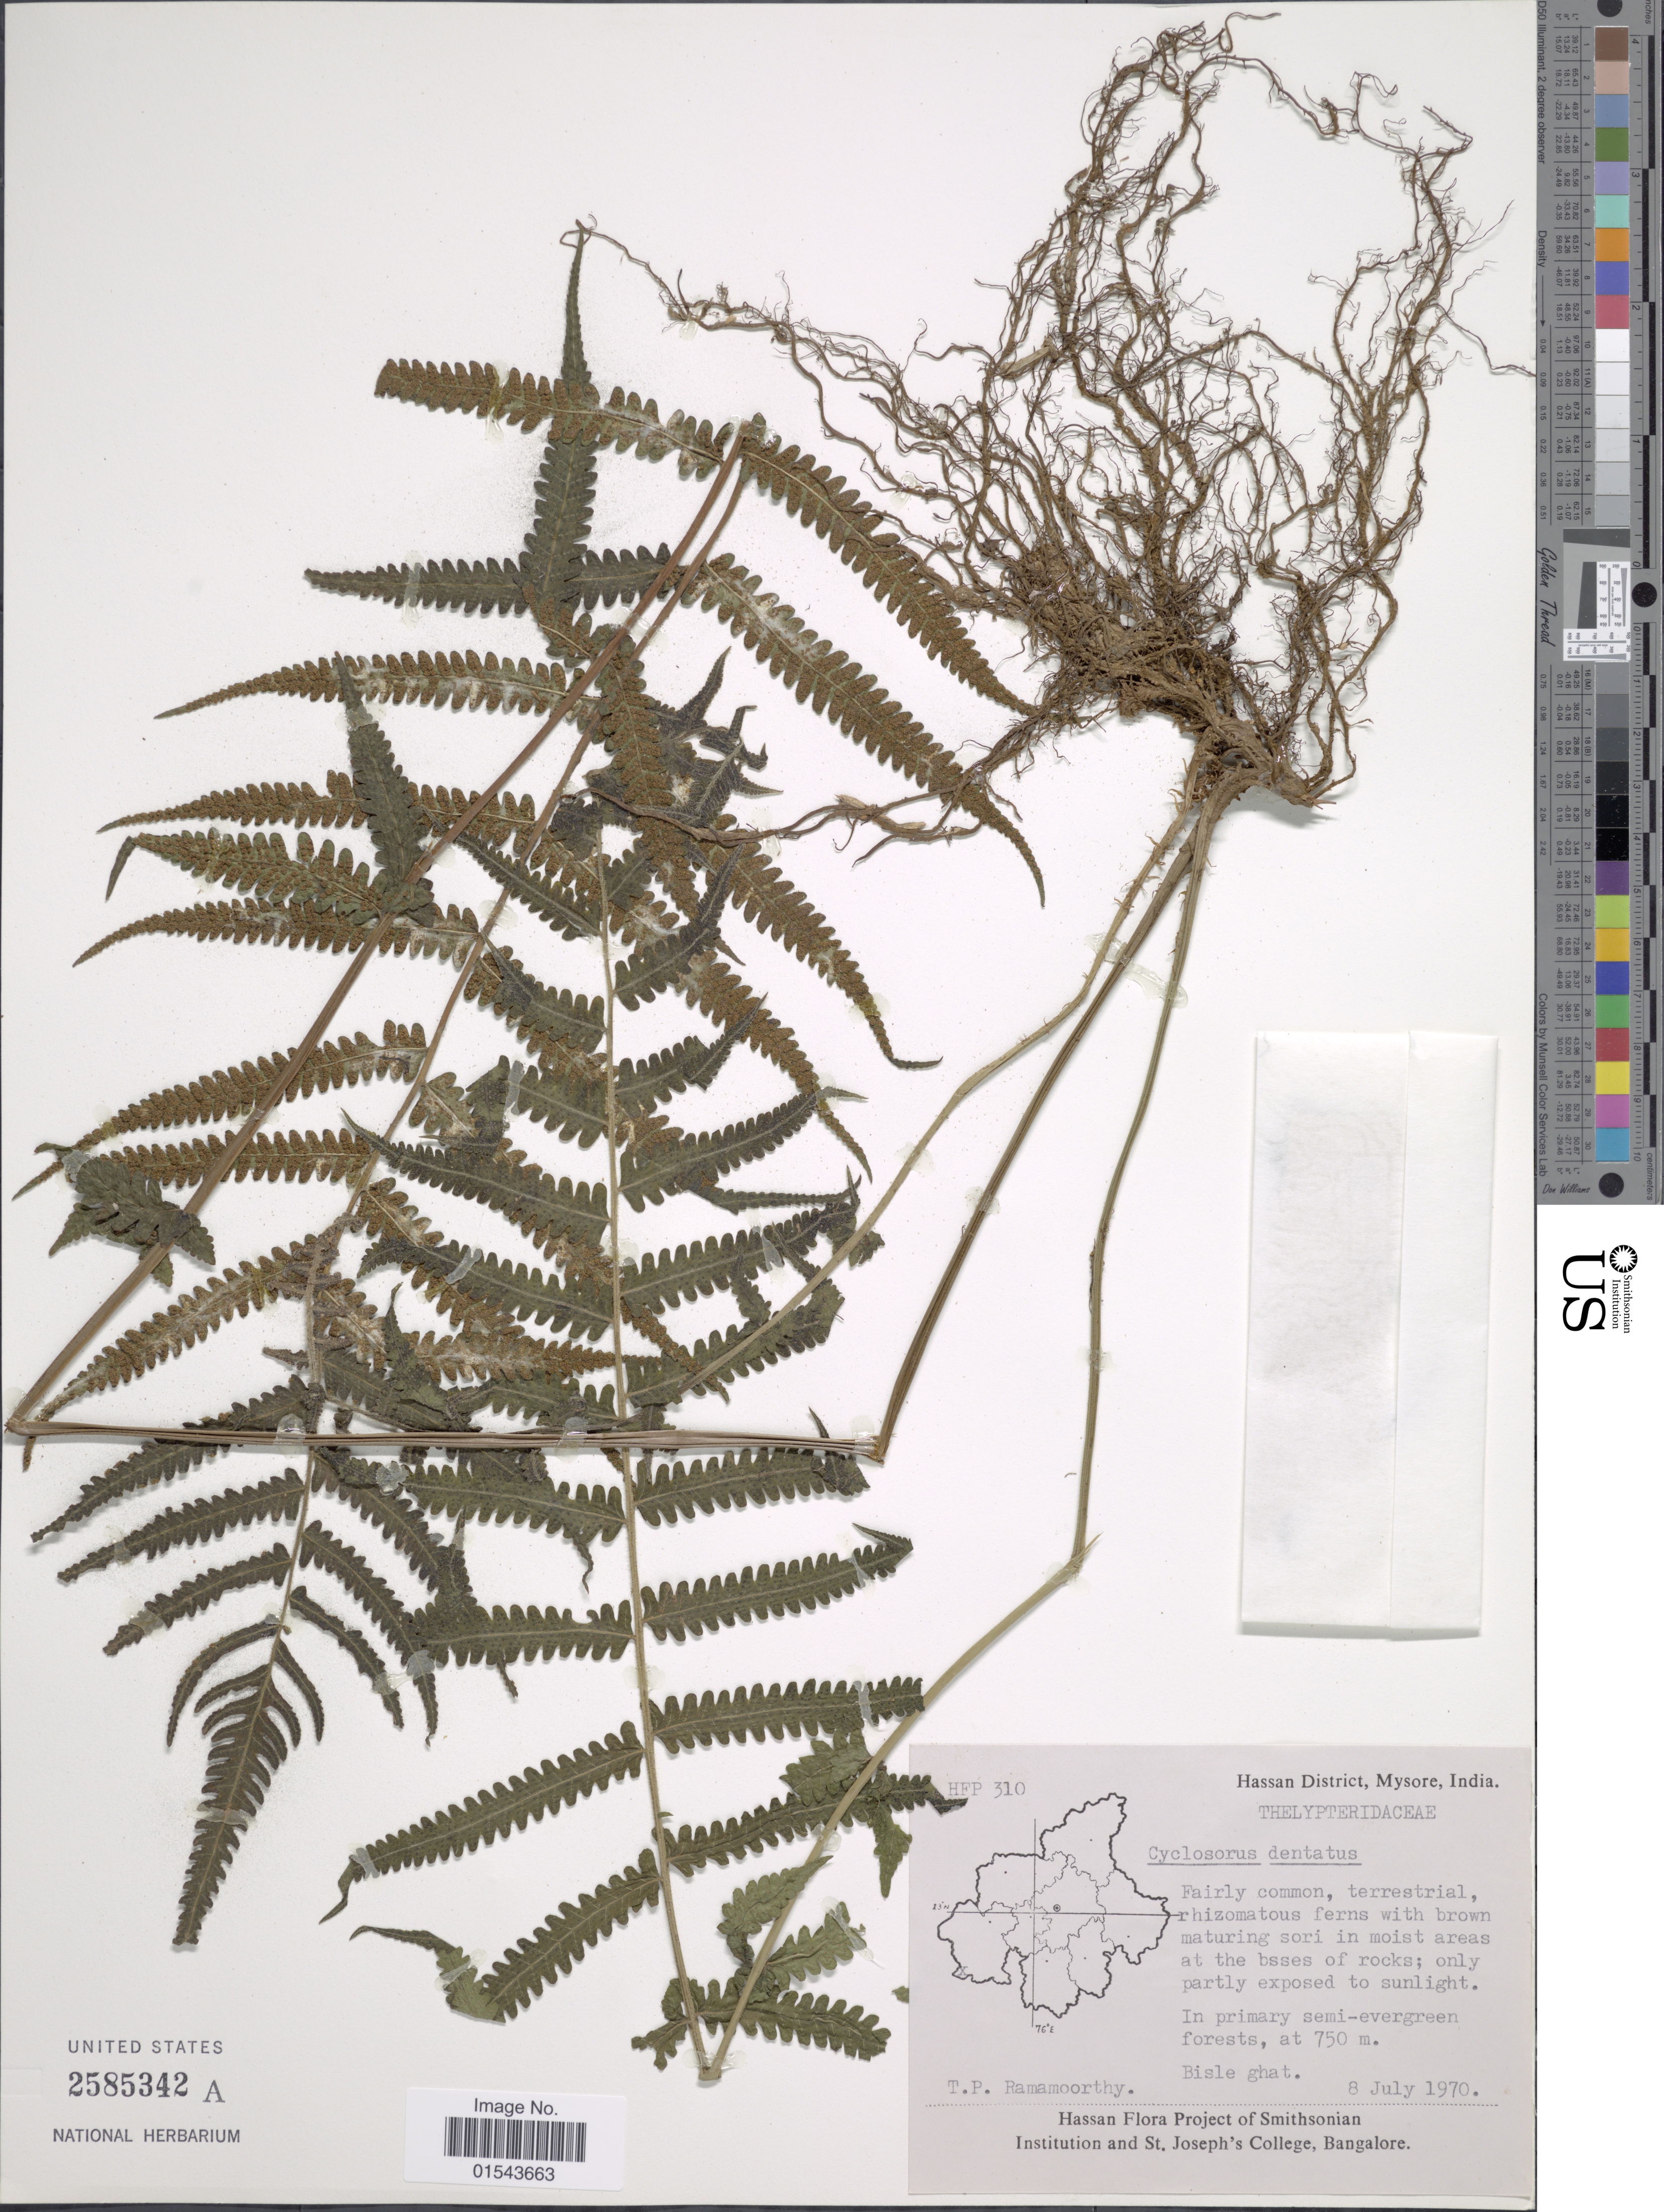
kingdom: Plantae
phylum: Tracheophyta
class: Polypodiopsida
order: Polypodiales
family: Thelypteridaceae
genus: Christella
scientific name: Christella dentata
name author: (Forssk.) Brownsey & Jermy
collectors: T. P. Ramamoorthy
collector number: HFP 310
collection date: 1970-07-08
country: India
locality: Hassan District, Mysore. Bisle ghat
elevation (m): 750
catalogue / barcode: US 2585342A